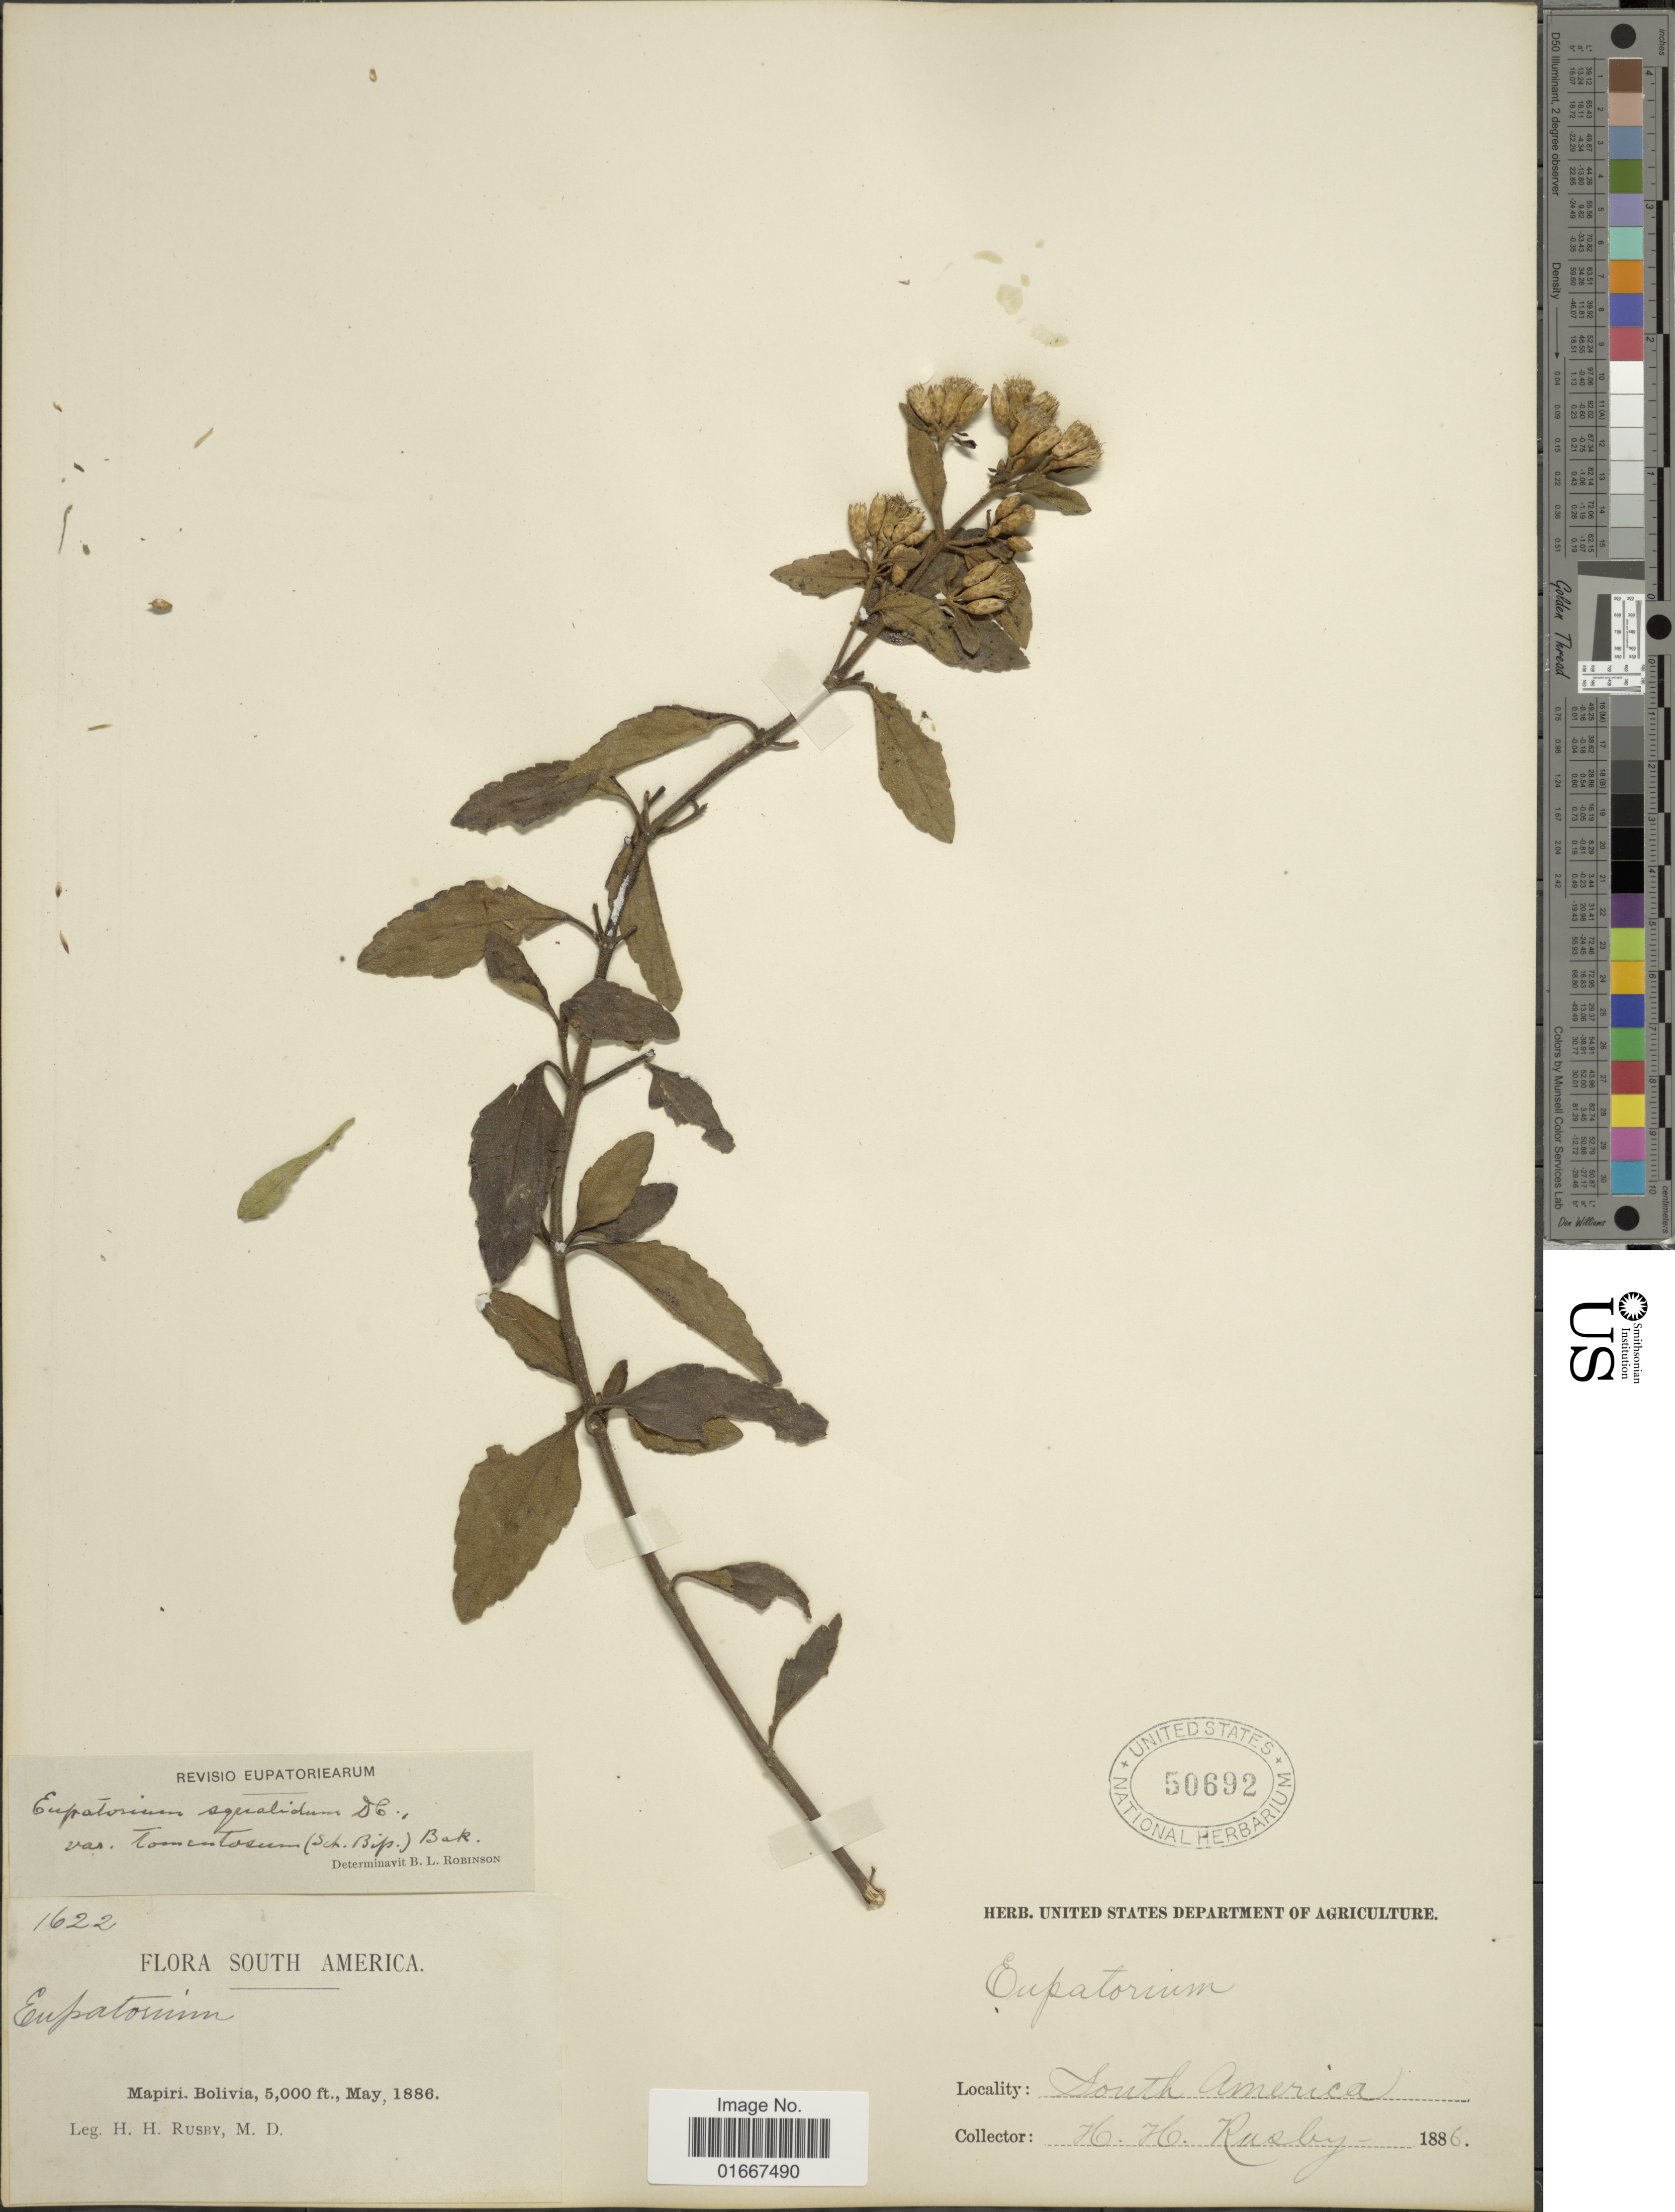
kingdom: Plantae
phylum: Tracheophyta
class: Magnoliopsida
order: Asterales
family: Asteraceae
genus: Chromolaena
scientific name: Chromolaena squalida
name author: (DC.) R.M. King & H. Rob.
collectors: H. H. Rusby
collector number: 1622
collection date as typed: May, 1886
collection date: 1886-05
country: Bolivia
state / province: La Páz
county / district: Larecaja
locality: Mapiri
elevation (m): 1524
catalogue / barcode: US 50692